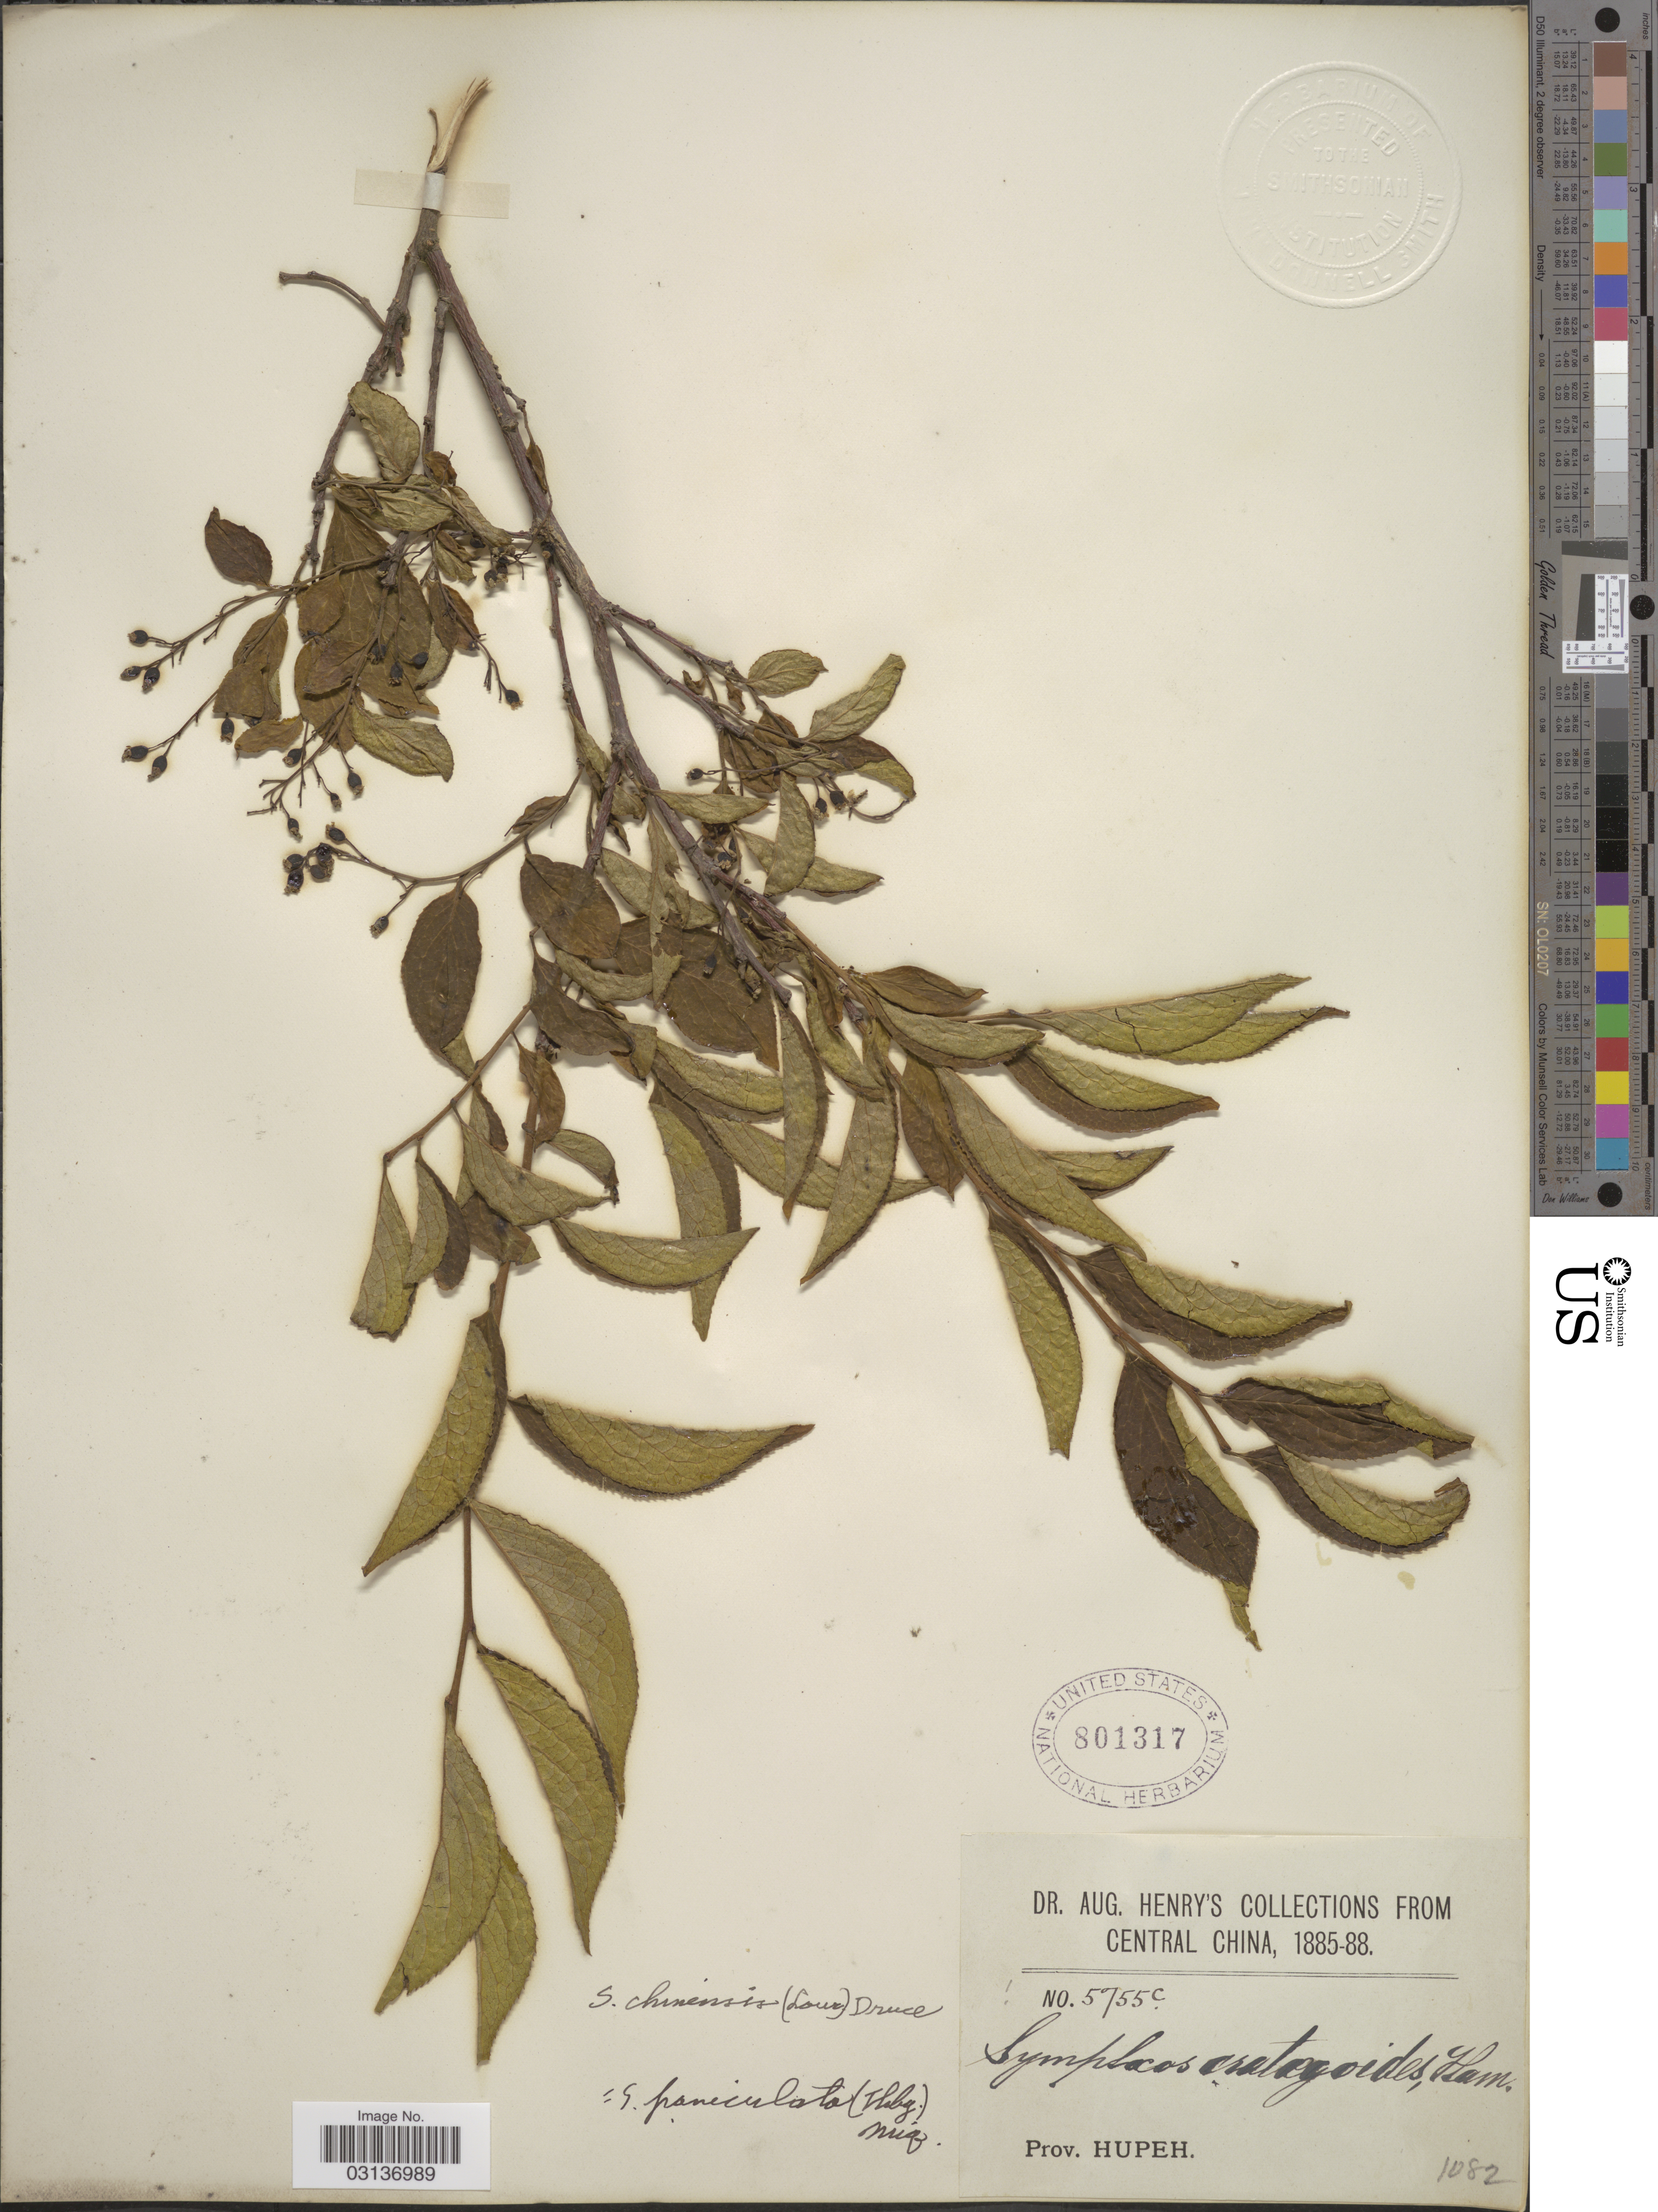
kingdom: Plantae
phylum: Tracheophyta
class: Magnoliopsida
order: Ericales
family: Symplocaceae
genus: Symplocos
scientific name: Symplocos paniculata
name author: Miq.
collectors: A. Henry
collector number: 5755 C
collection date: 1885/1888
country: China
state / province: Hubei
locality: Central China. Prov. Hupeh.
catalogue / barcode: US 801317